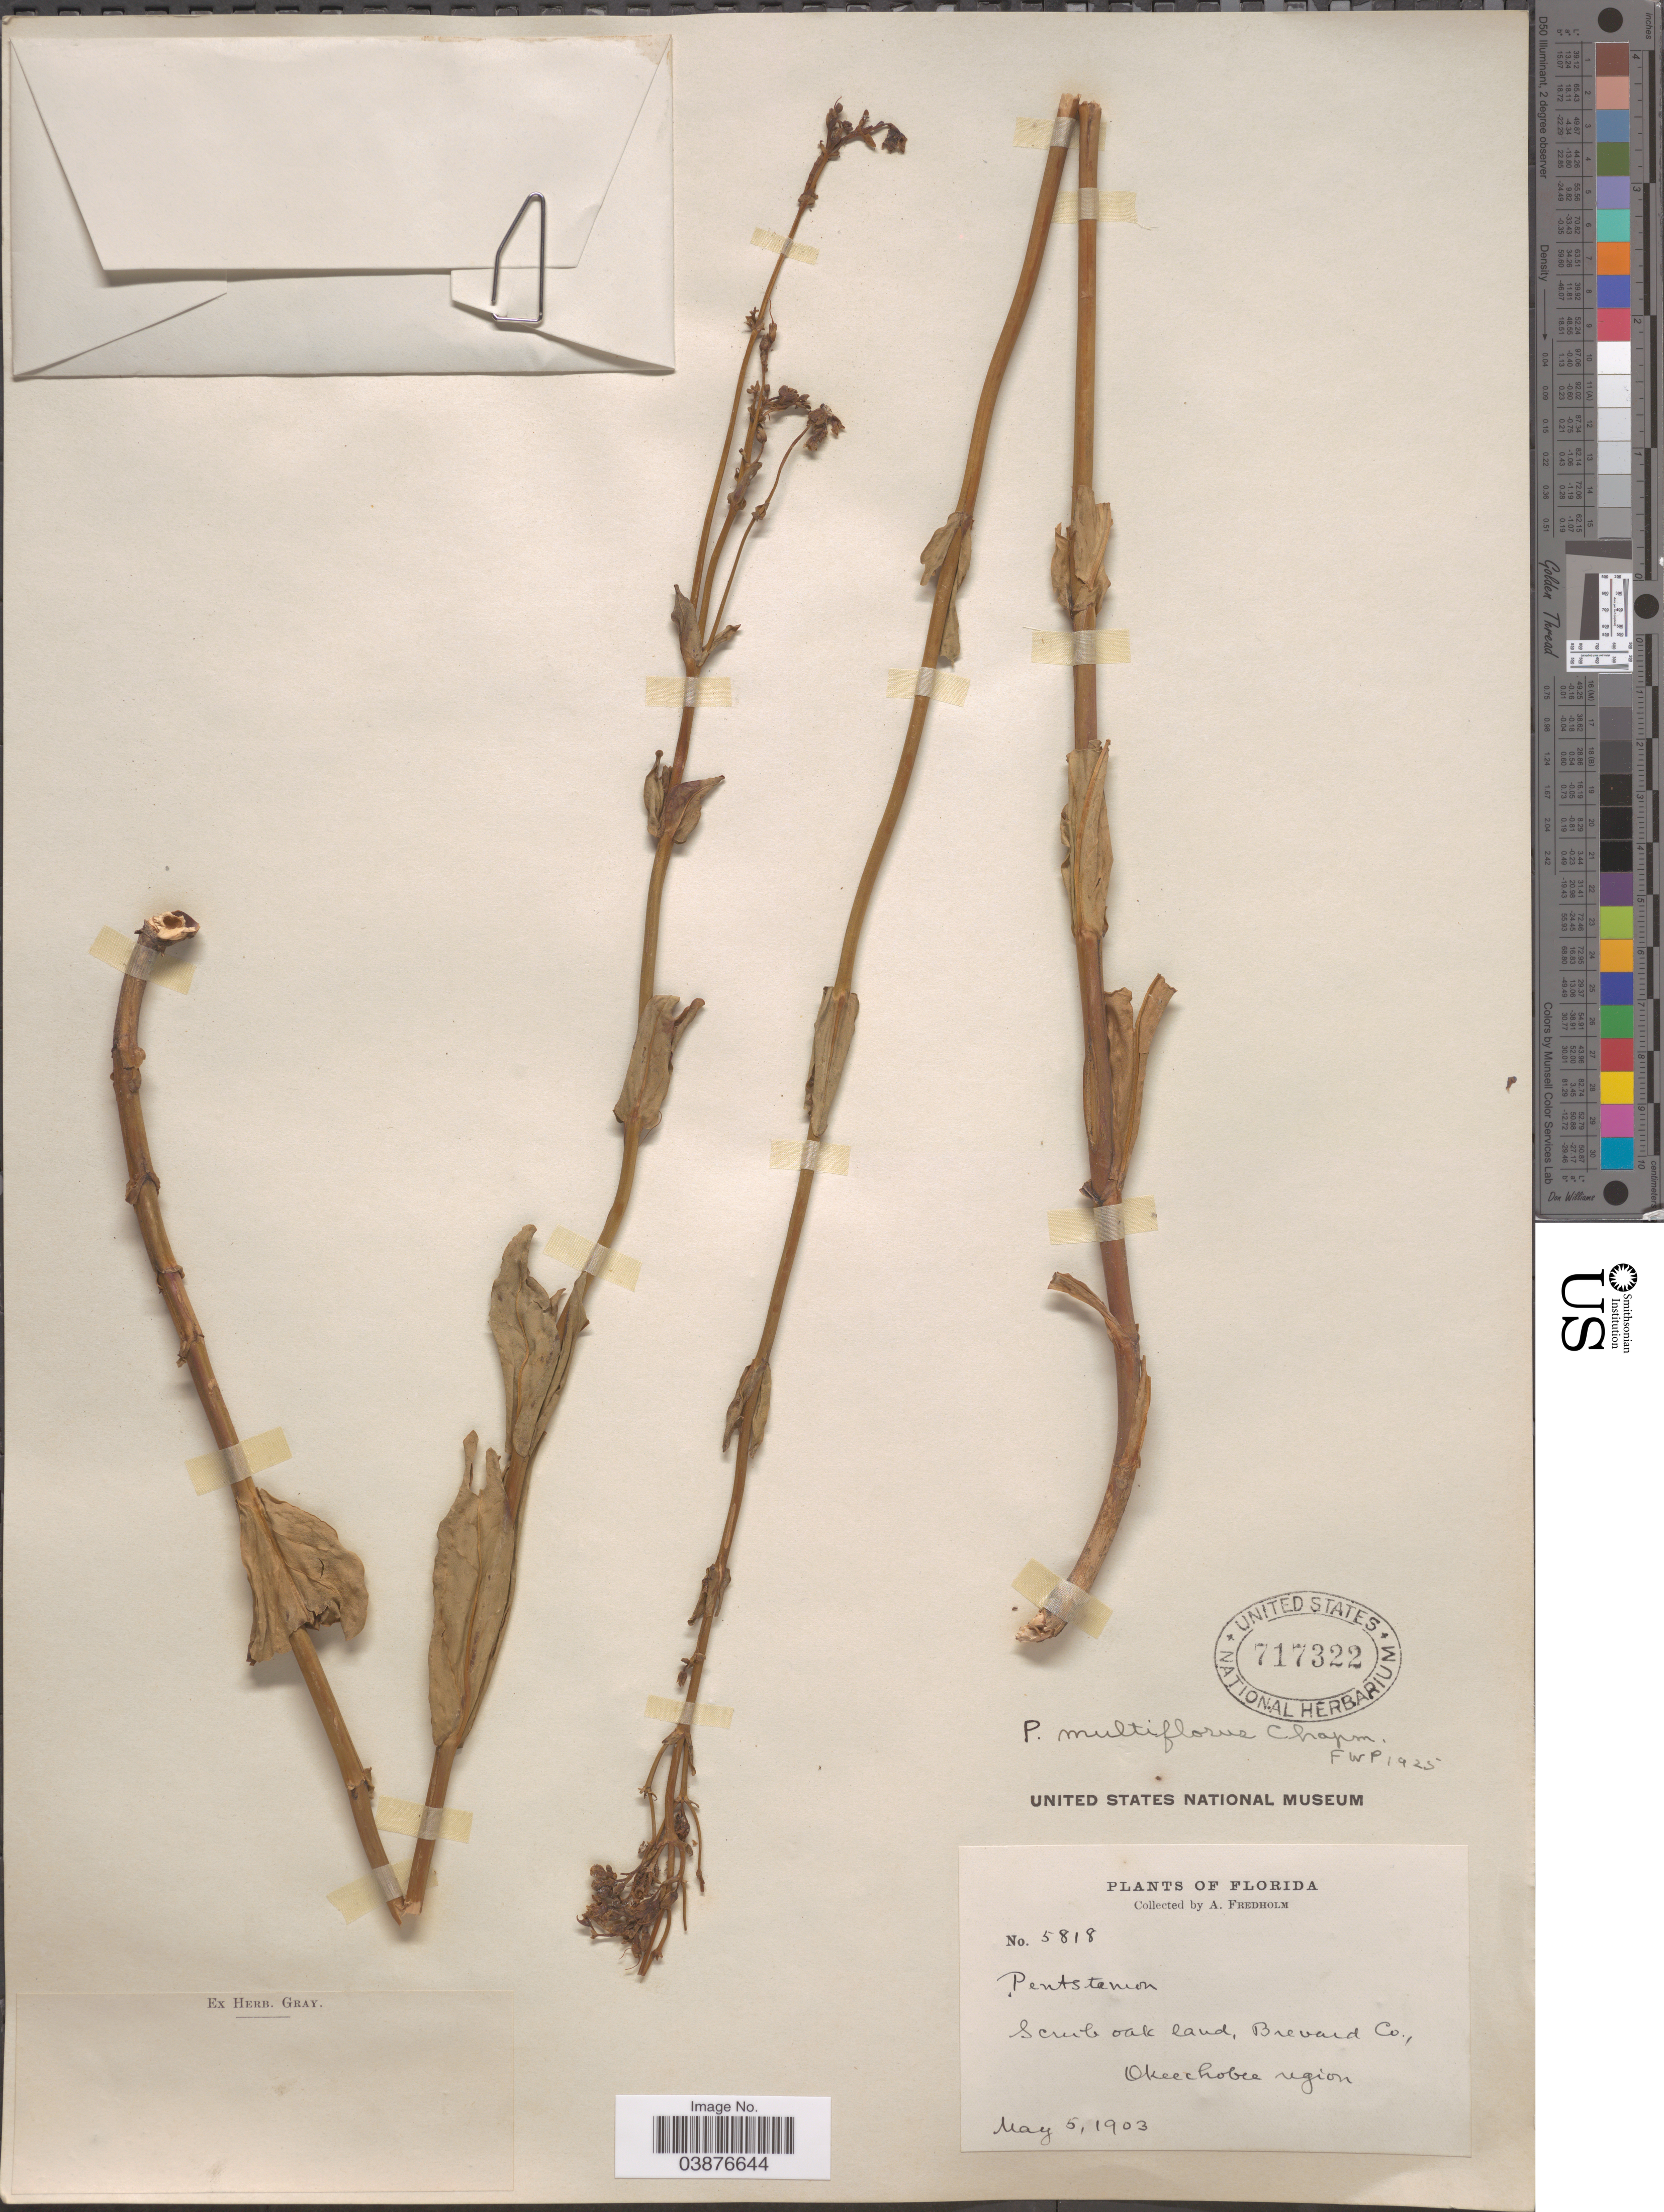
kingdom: Plantae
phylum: Tracheophyta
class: Magnoliopsida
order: Lamiales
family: Plantaginaceae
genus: Penstemon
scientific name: Penstemon multiflorus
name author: (Benth.) Chapm. ex Small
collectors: A. Fredholm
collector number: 5818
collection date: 1903-05-05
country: United States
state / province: Florida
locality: Brevard Co., Okeechobee region.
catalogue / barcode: US 717322